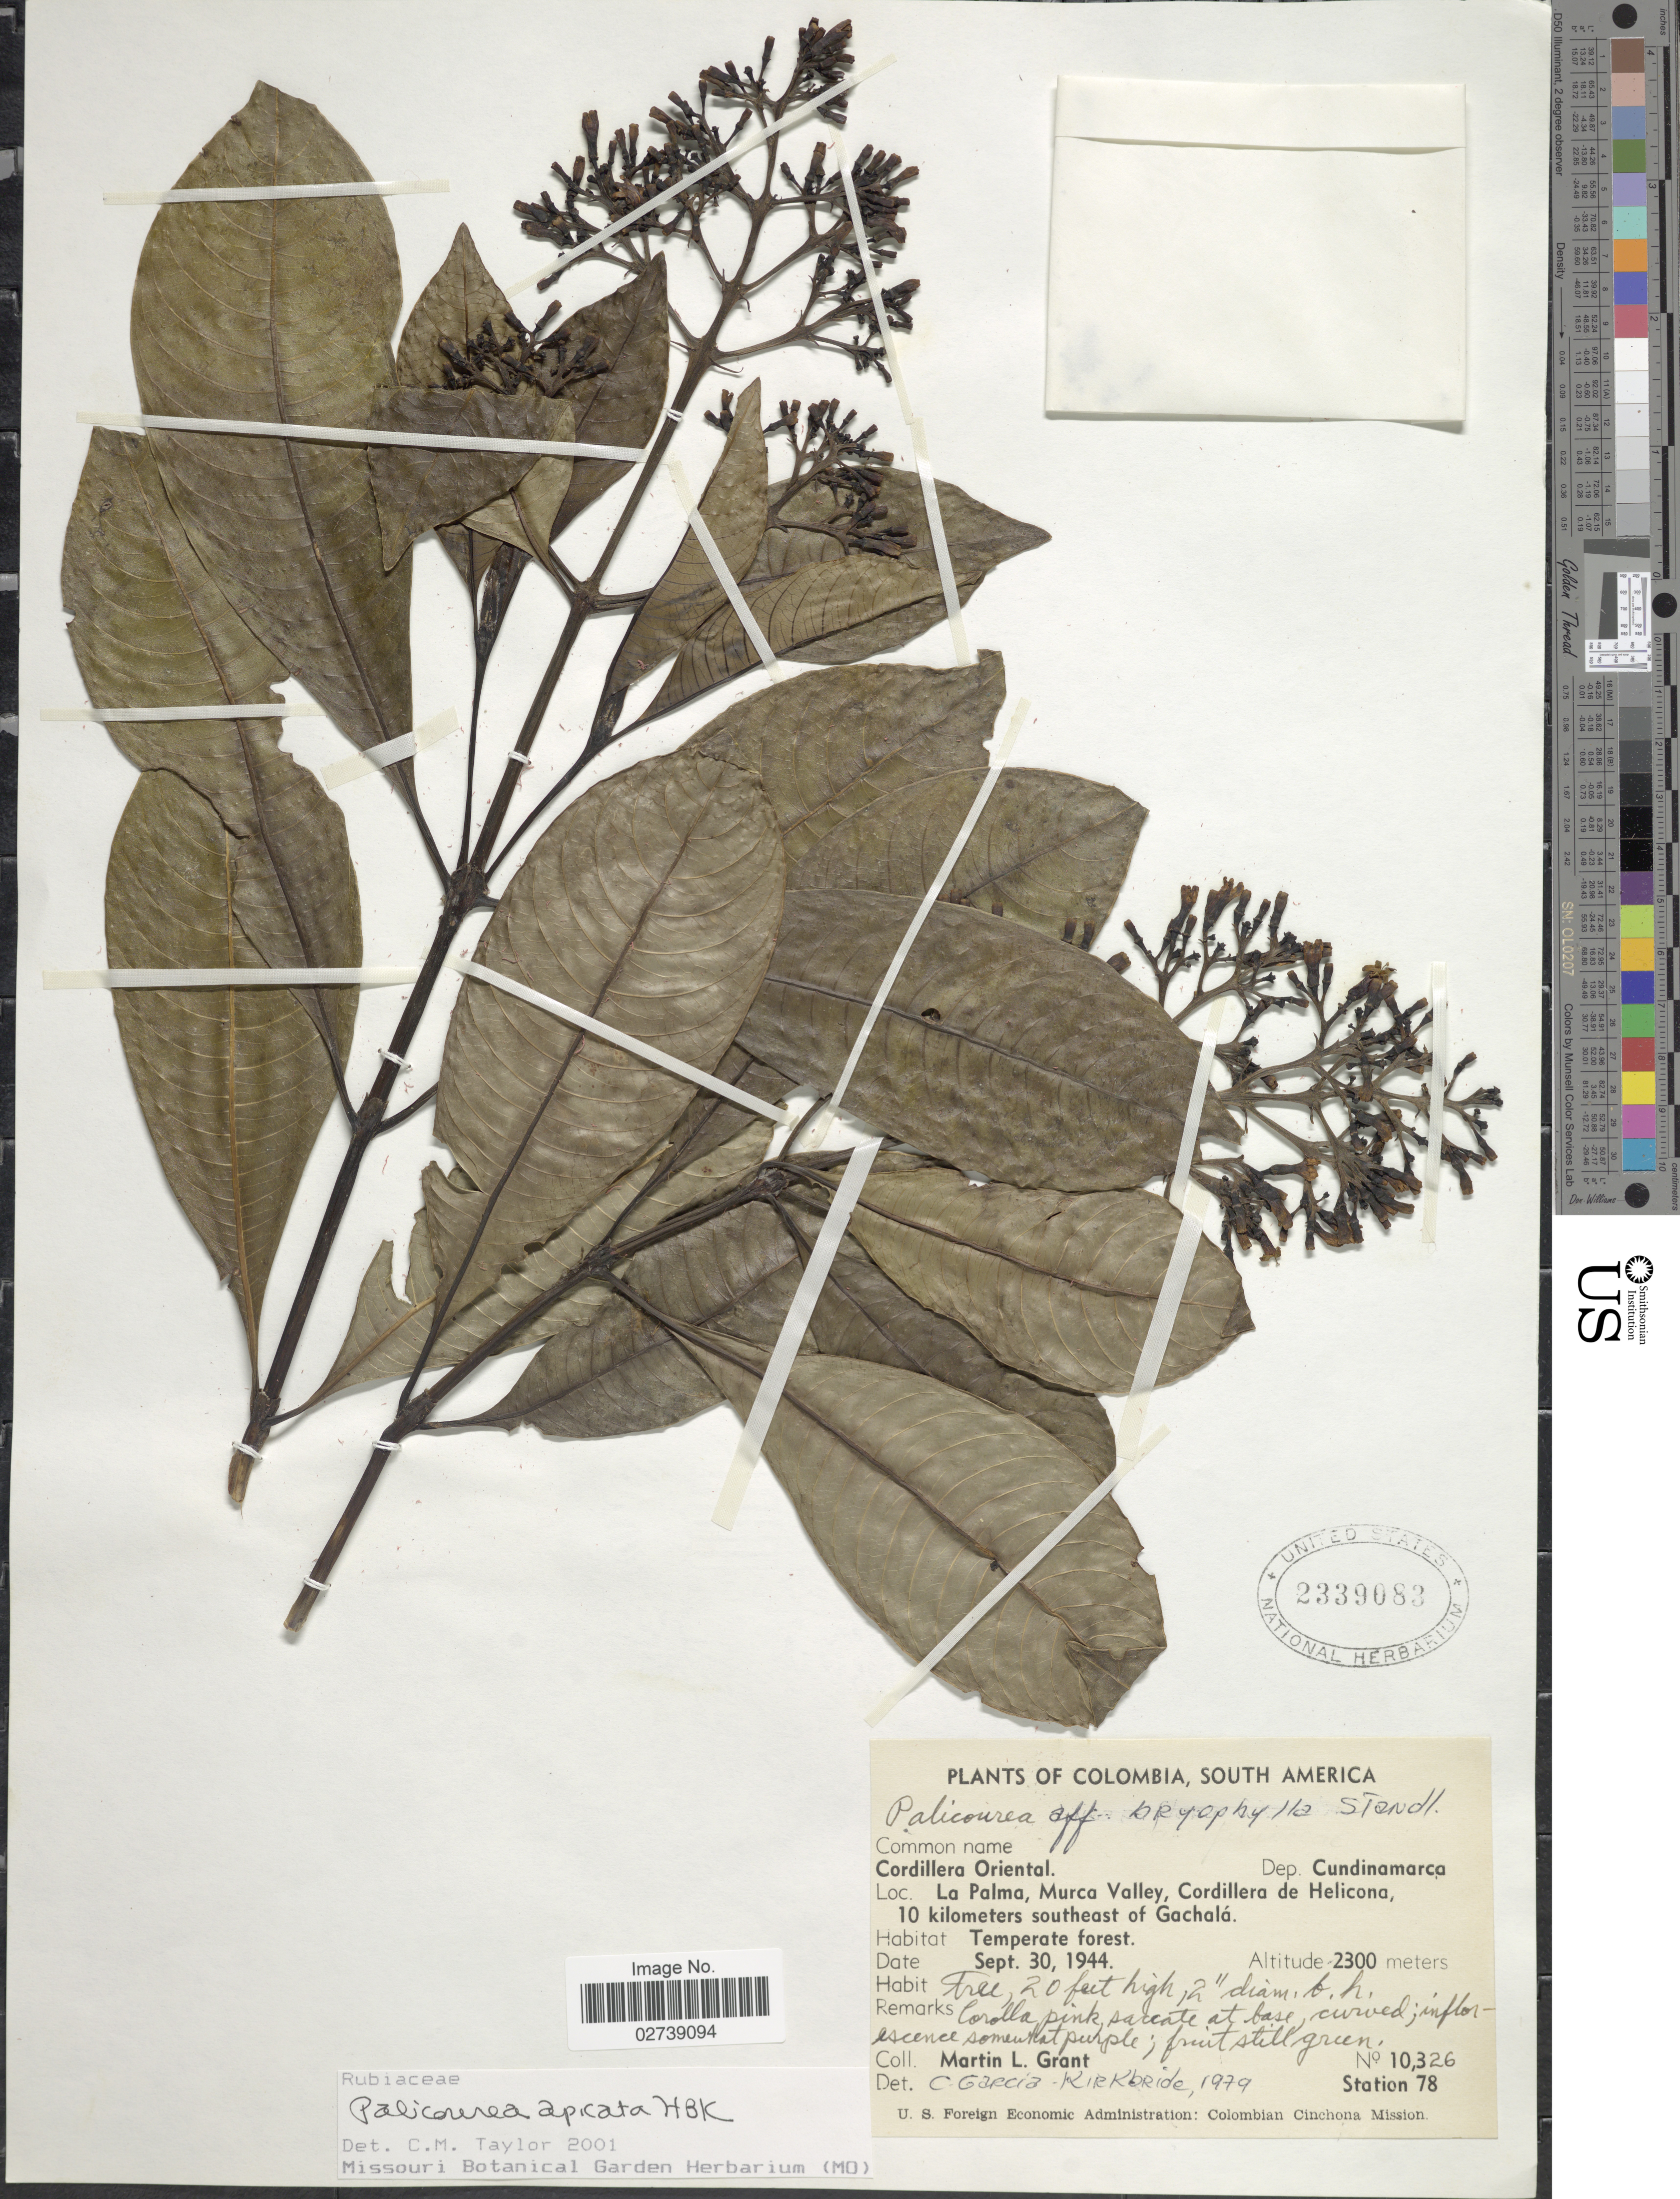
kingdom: Plantae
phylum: Tracheophyta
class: Magnoliopsida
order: Gentianales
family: Rubiaceae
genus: Palicourea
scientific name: Palicourea apicata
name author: Kunth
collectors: M. L. Grant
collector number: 10326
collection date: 1944-09-30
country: Colombia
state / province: Cundinamarca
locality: Cordillera Oriental. Dep: Cundinamarca. La Palma, Murca Valley, Cordillera de Helicona, 10 kilometers southeast of Gachalá.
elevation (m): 2300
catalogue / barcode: US 2339083